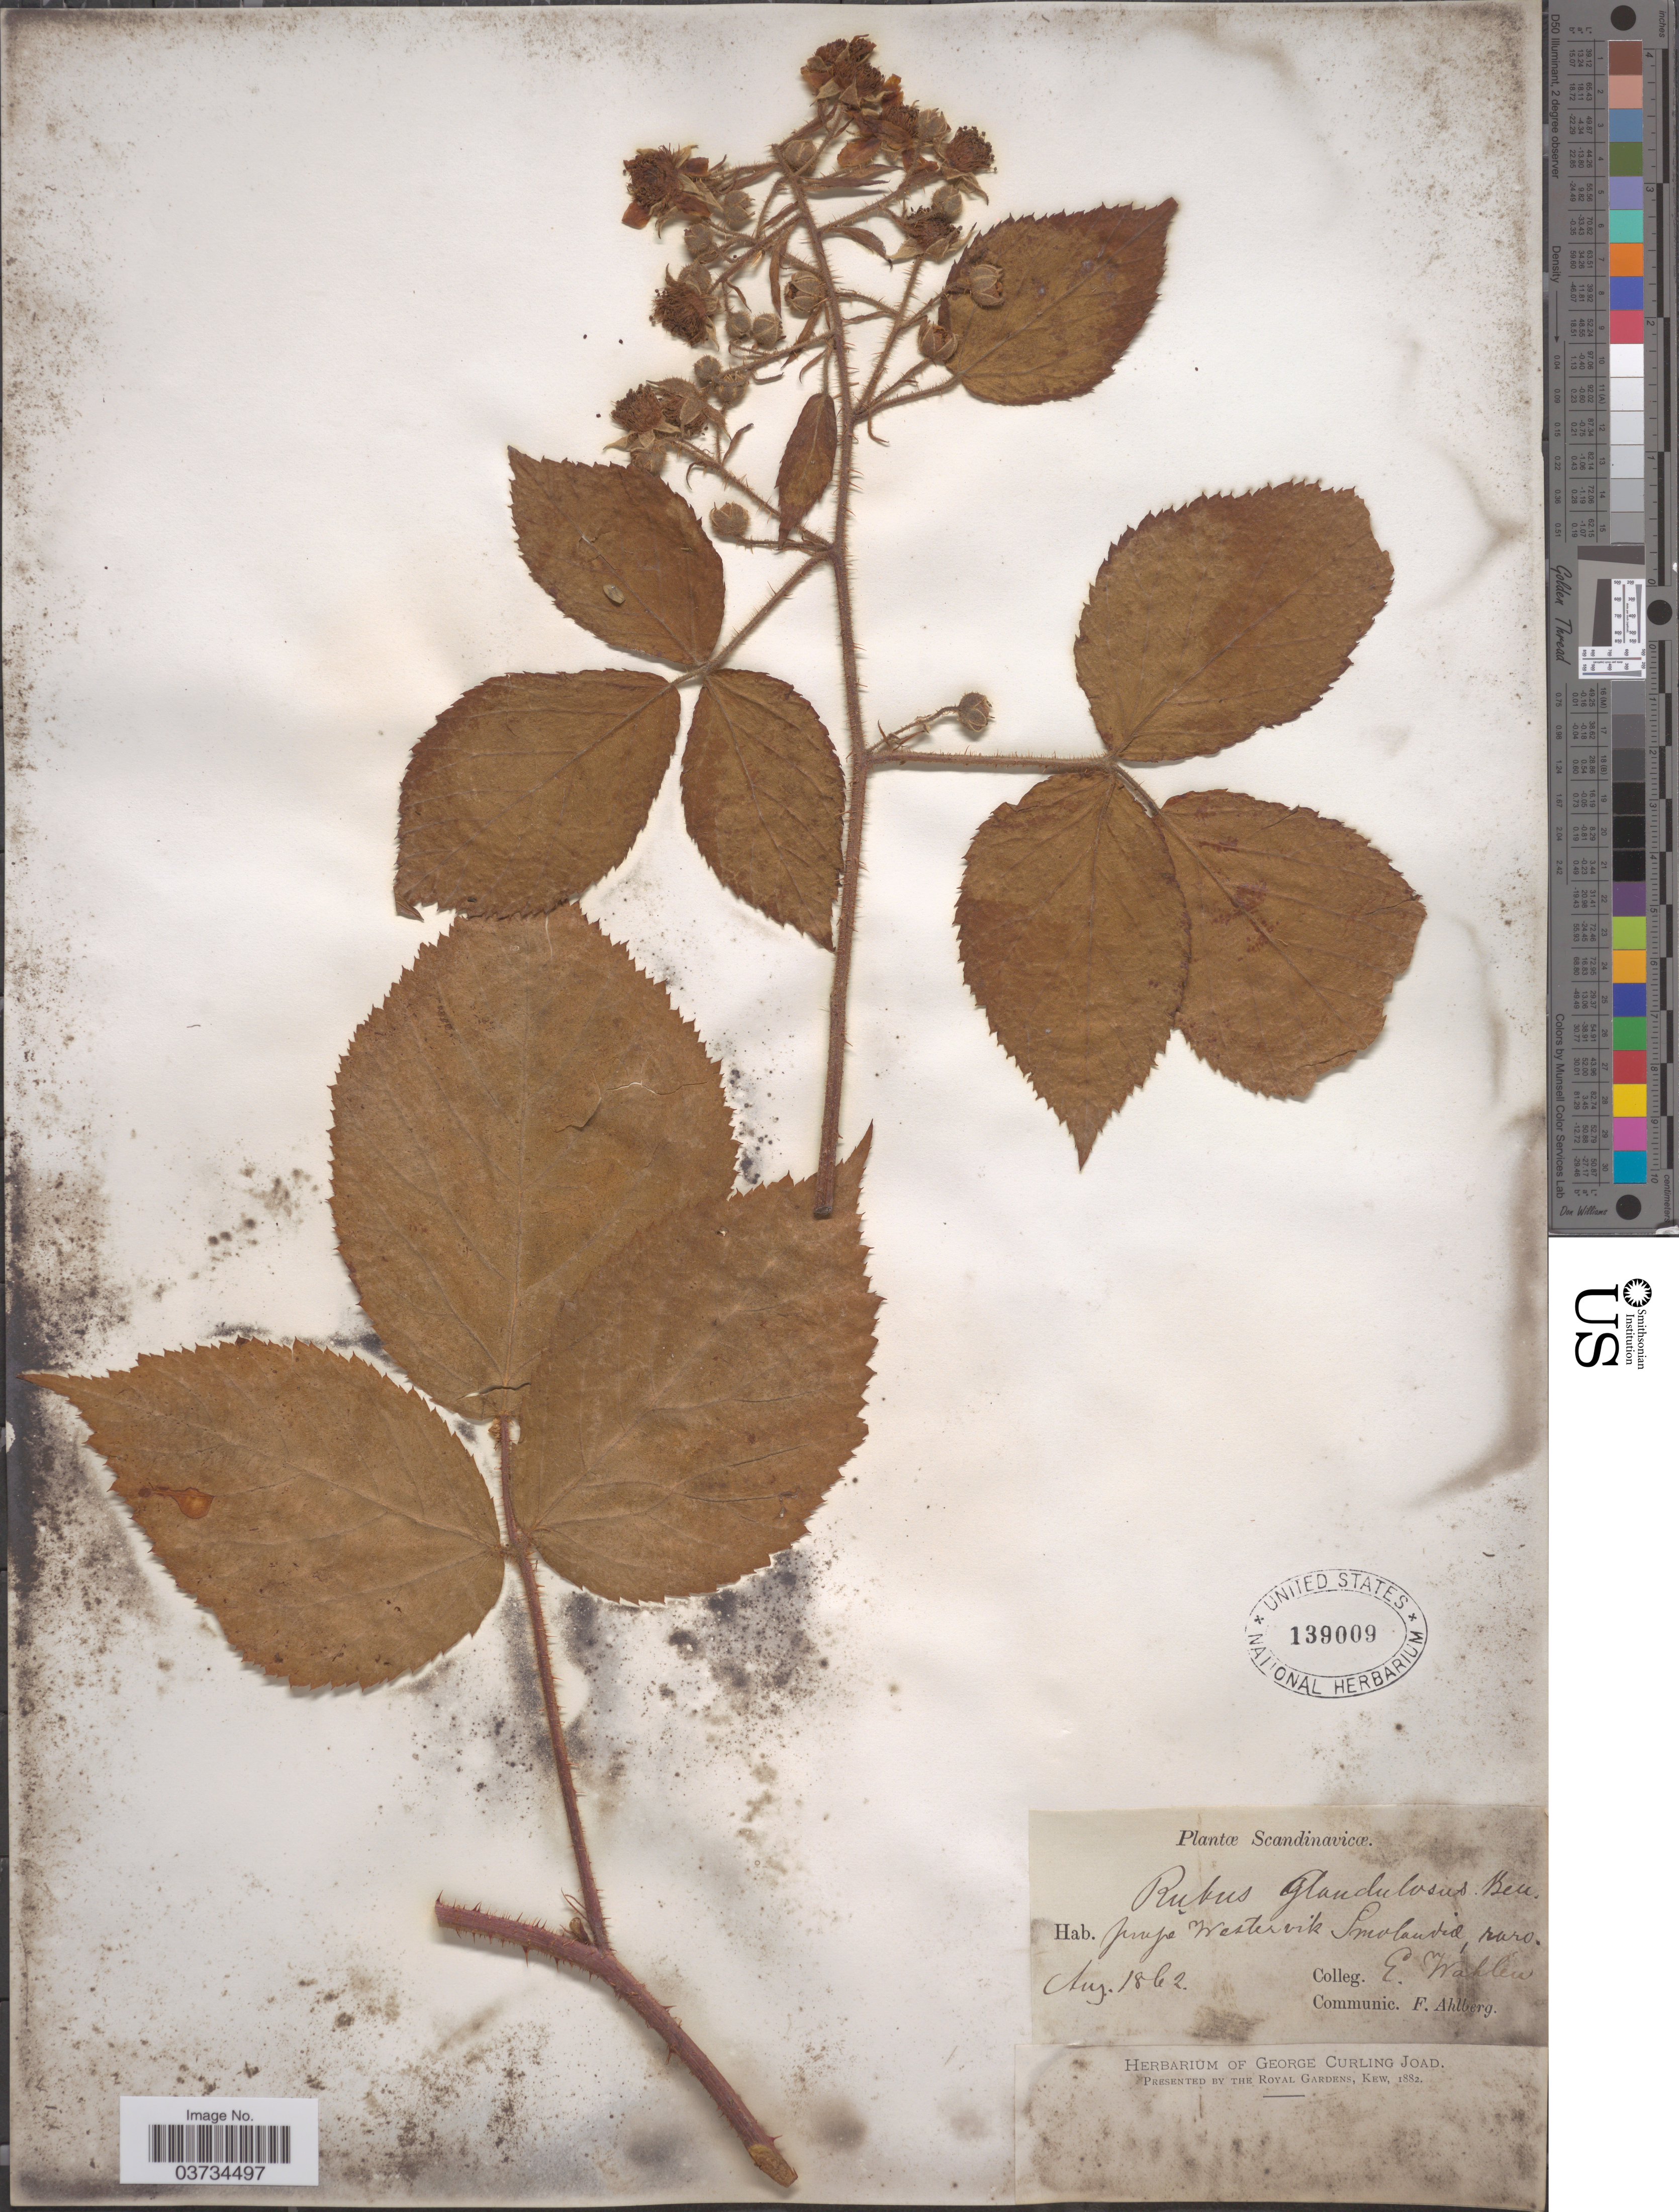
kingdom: Plantae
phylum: Tracheophyta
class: Magnoliopsida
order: Rosales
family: Rosaceae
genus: Rubus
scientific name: Rubus glandulosus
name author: Bellardi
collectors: E. Wahlen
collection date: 1862-08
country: Sweden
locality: Scandinavicæ. Prope Westervik Smalandiæ.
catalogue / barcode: US 139009